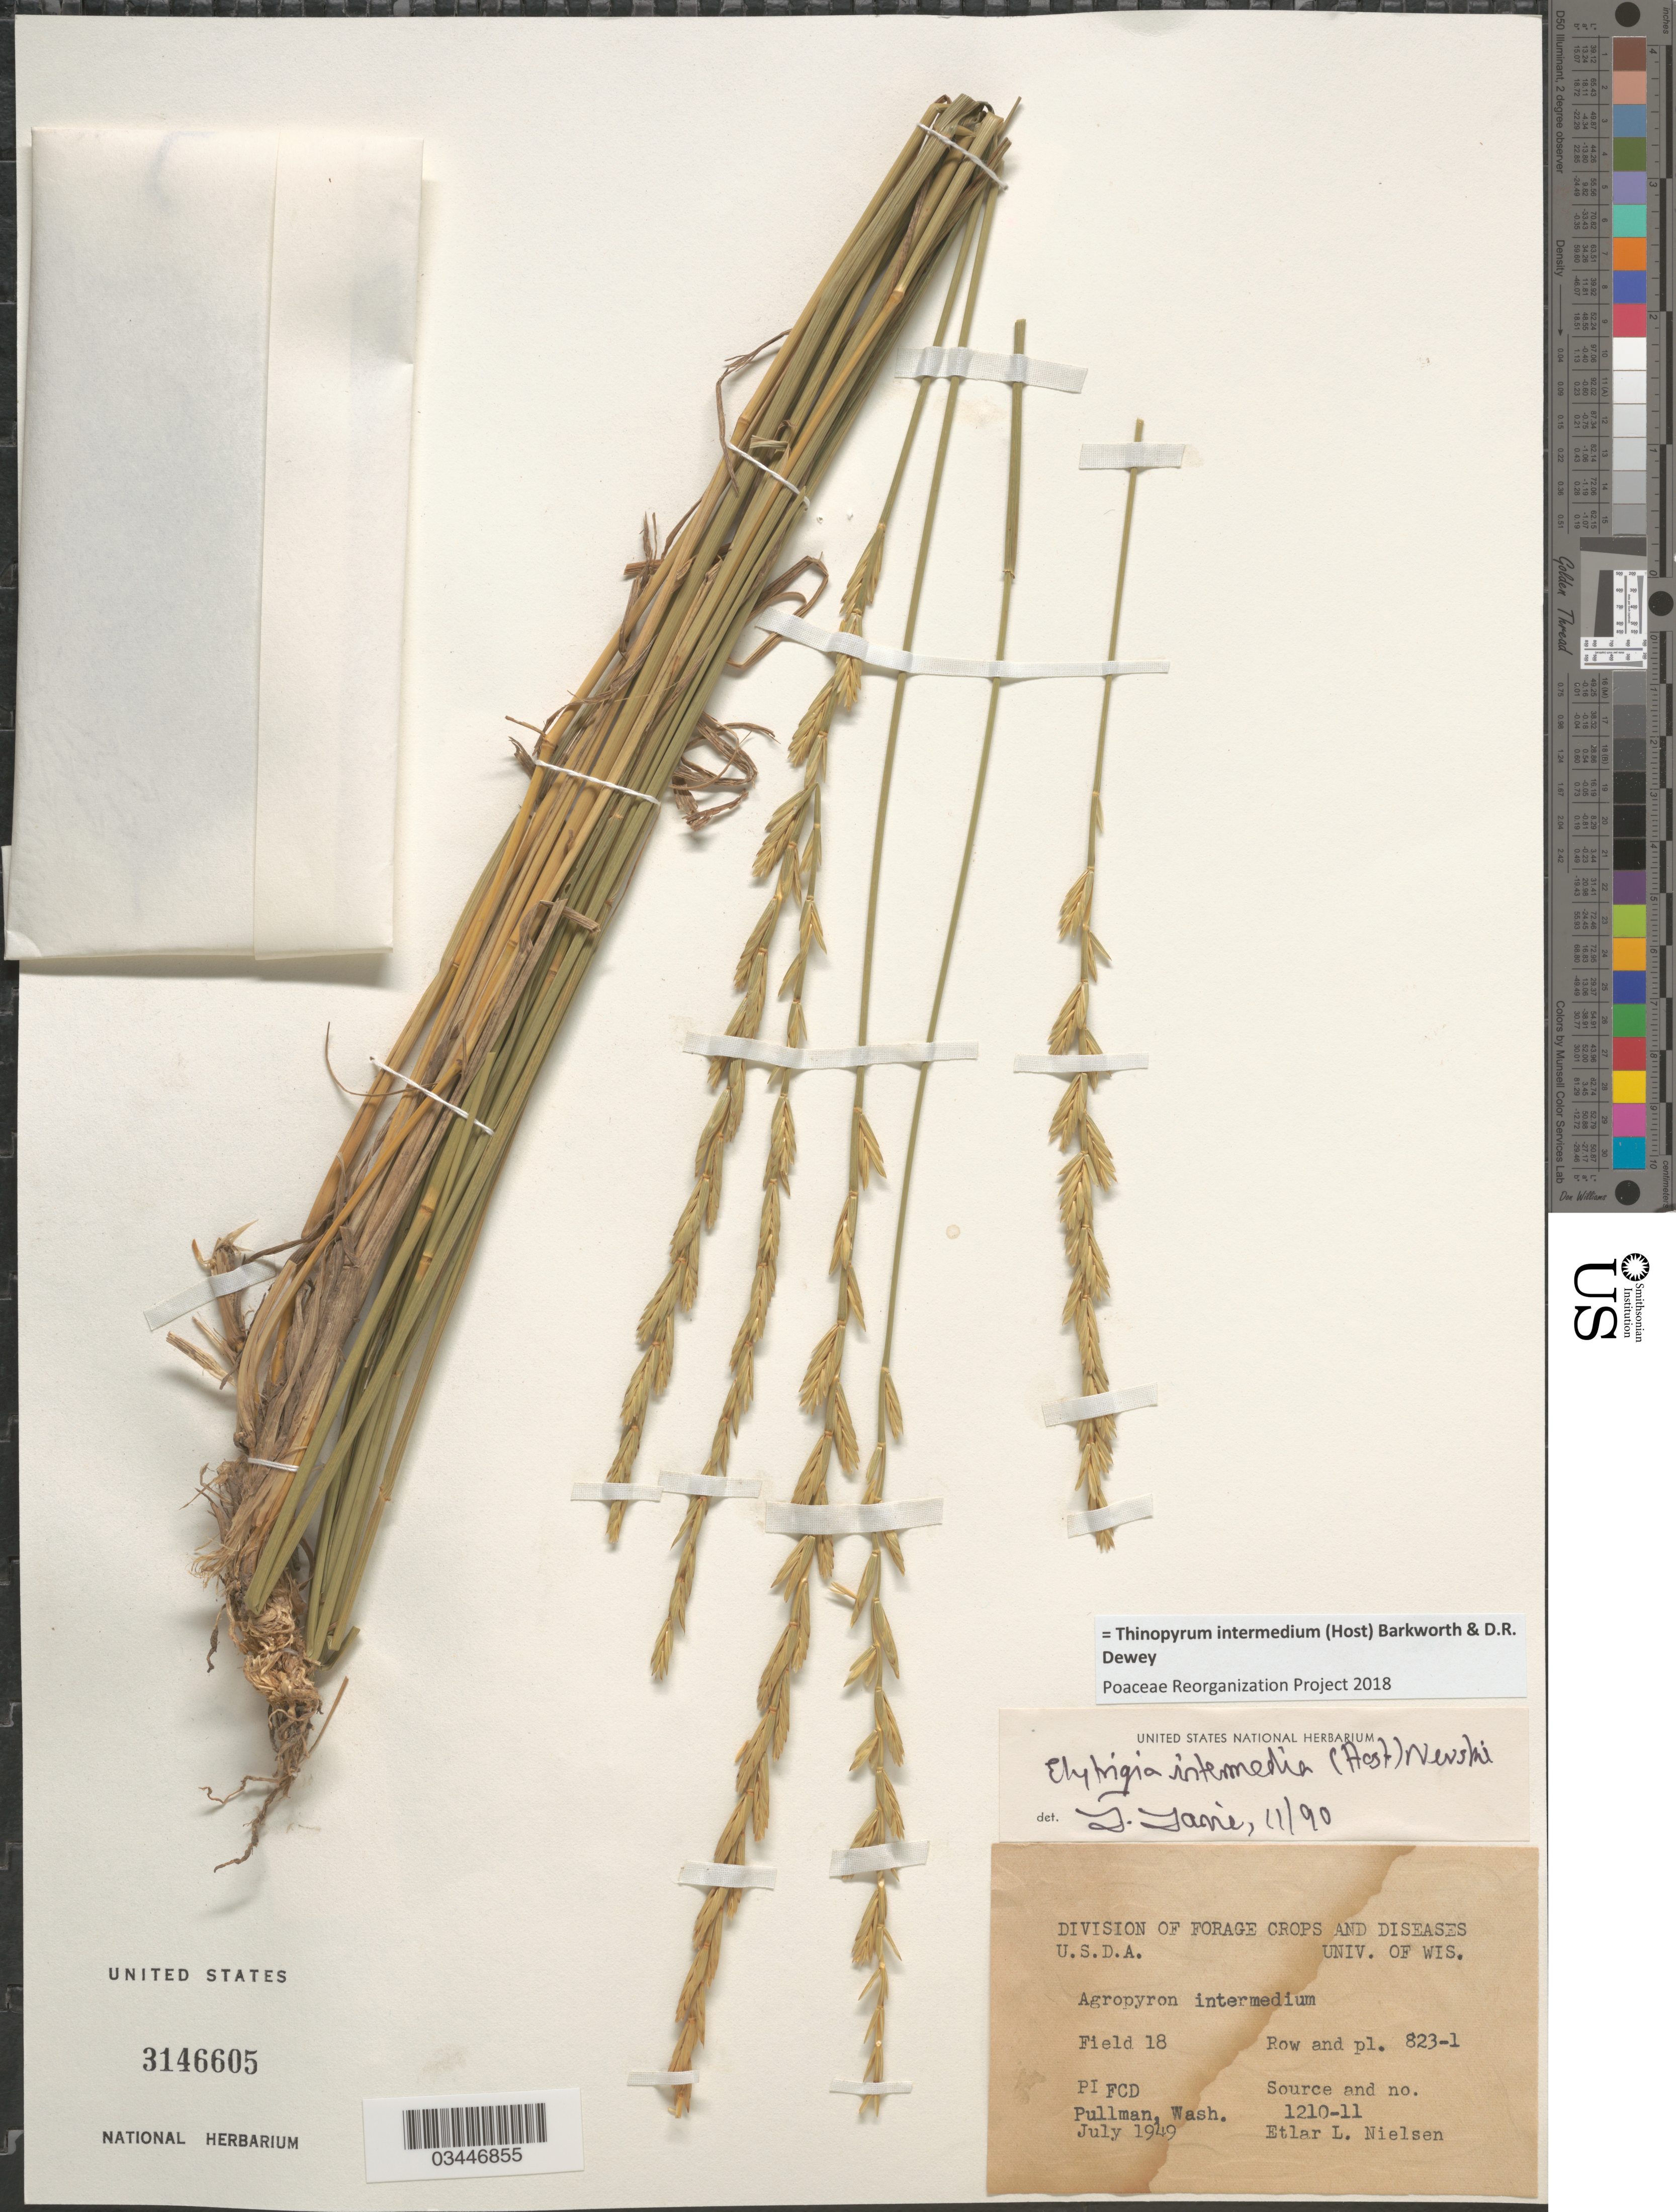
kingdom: Plantae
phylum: Tracheophyta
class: Liliopsida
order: Poales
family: Poaceae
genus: Aegilops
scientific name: Aegilops sp.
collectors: E. L. Nielsen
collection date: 1949-07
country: United States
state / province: Washington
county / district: Whitman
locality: Field 18 Row and pl. 823-1. FCD Pullman.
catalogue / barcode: US 3146605